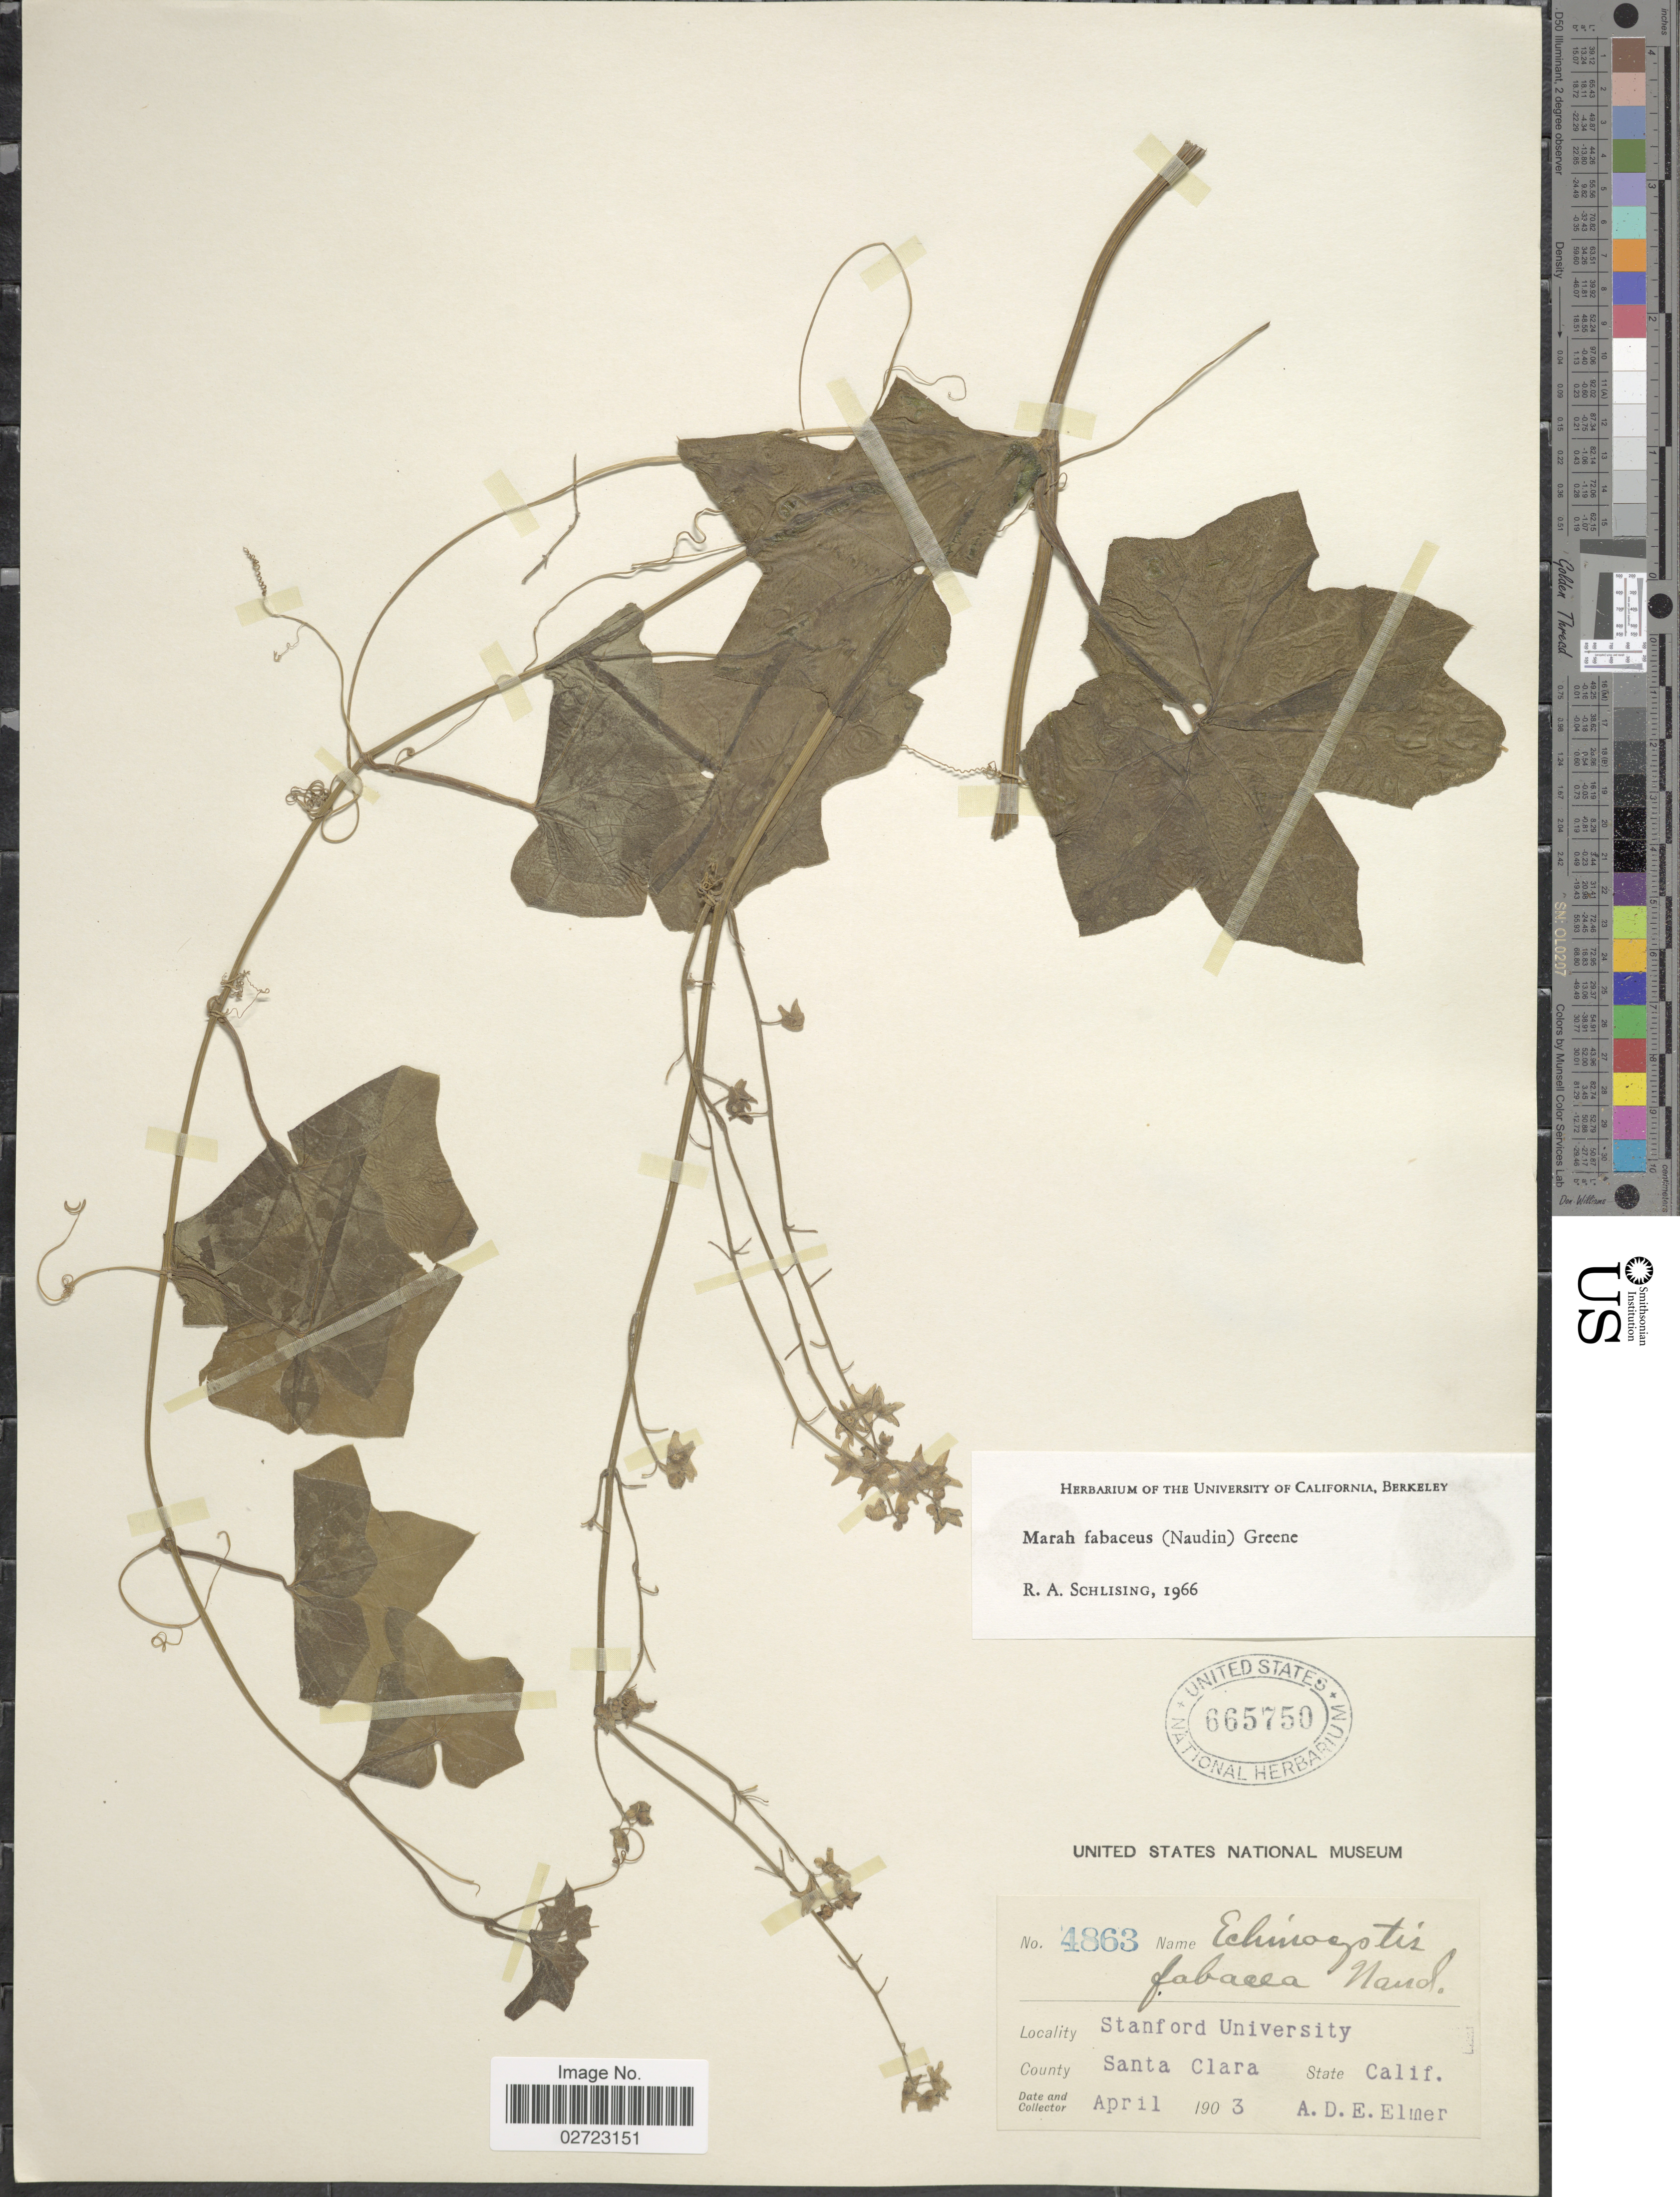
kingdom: Plantae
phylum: Tracheophyta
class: Magnoliopsida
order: Cucurbitales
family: Cucurbitaceae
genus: Marah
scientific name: Marah fabacea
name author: (Naudin) Greene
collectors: A. D. E. Elmer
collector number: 4863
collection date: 1903-04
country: United States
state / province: California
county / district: Santa Clara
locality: Stanford University, County Santa Clara.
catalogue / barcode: US 665750